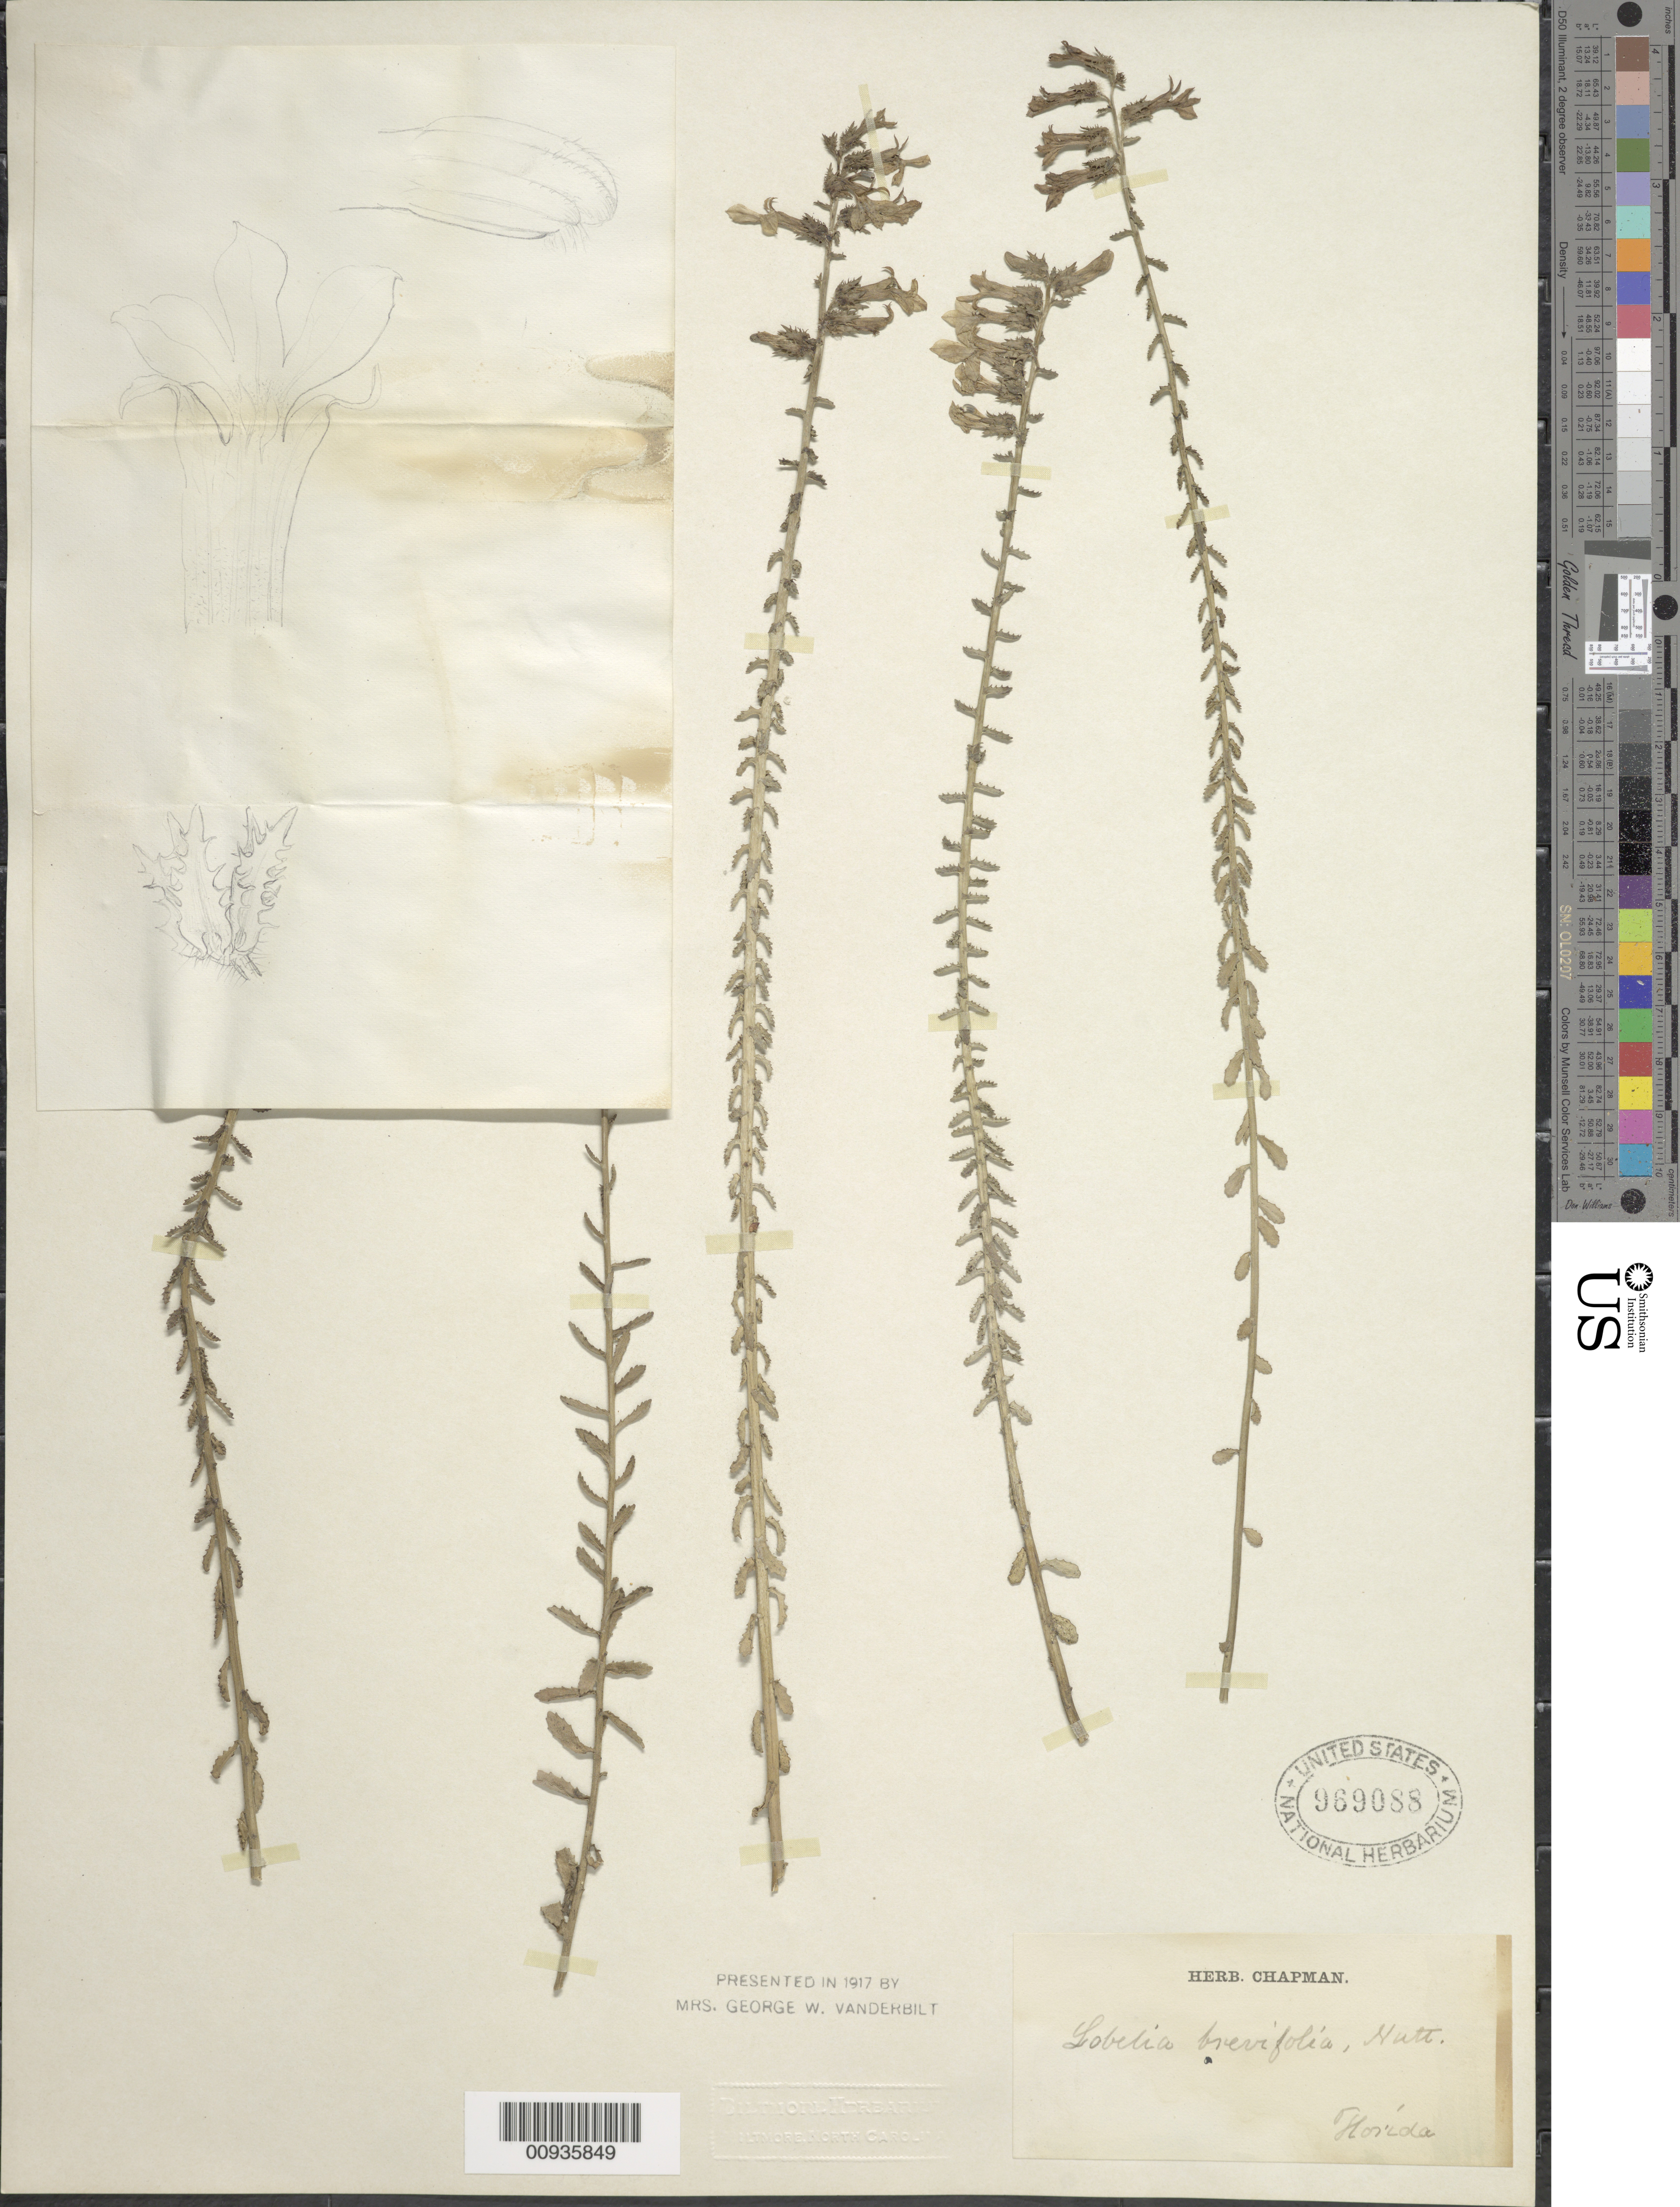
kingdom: Plantae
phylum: Tracheophyta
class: Magnoliopsida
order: Asterales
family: Campanulaceae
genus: Lobelia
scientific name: Lobelia brevifolia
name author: Nutt. ex A. DC.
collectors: A. Chapman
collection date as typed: Jul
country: United States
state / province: Florida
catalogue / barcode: US 969088